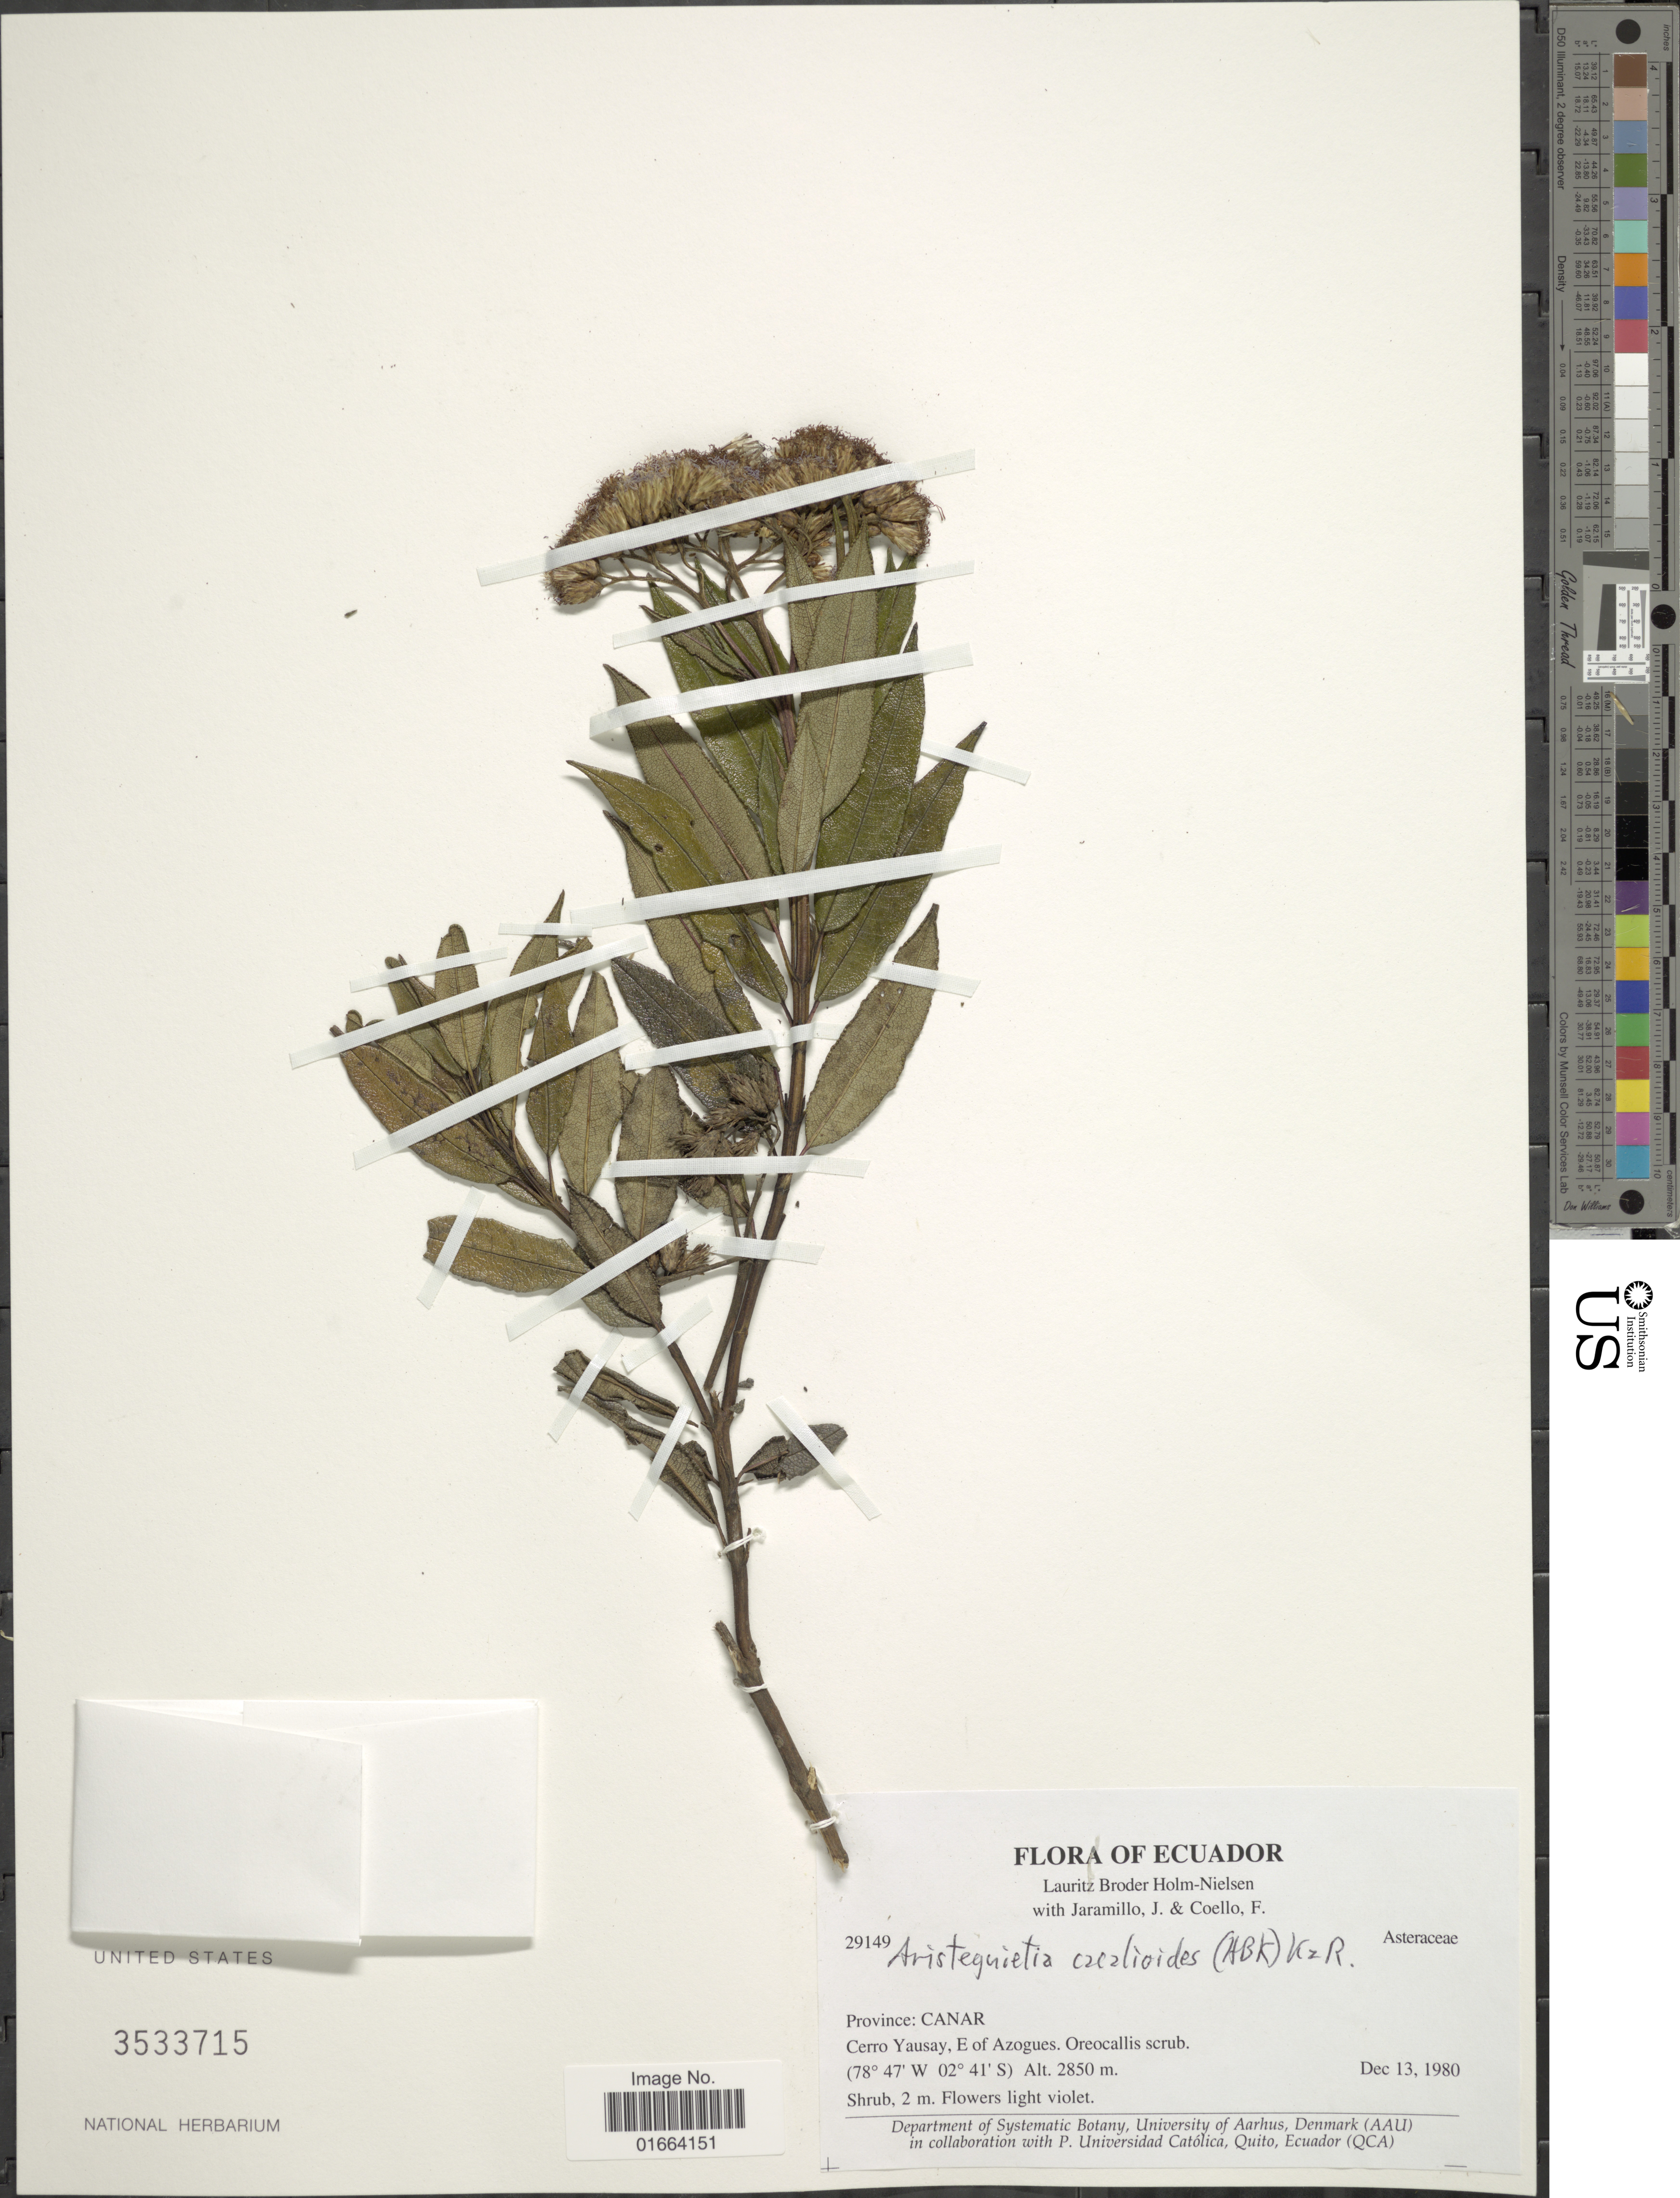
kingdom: Plantae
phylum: Tracheophyta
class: Magnoliopsida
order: Asterales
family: Asteraceae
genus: Aristeguietia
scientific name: Aristeguietia cacalioides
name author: (Kunth) R.M. King & H. Rob.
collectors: L. B. Holm-Nielsen, J. Jaramillo & F. Coello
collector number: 29149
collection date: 1980-12-13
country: Ecuador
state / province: Cañar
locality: Cerro Yausay, E of Azogues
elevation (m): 2850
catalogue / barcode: US 3533715